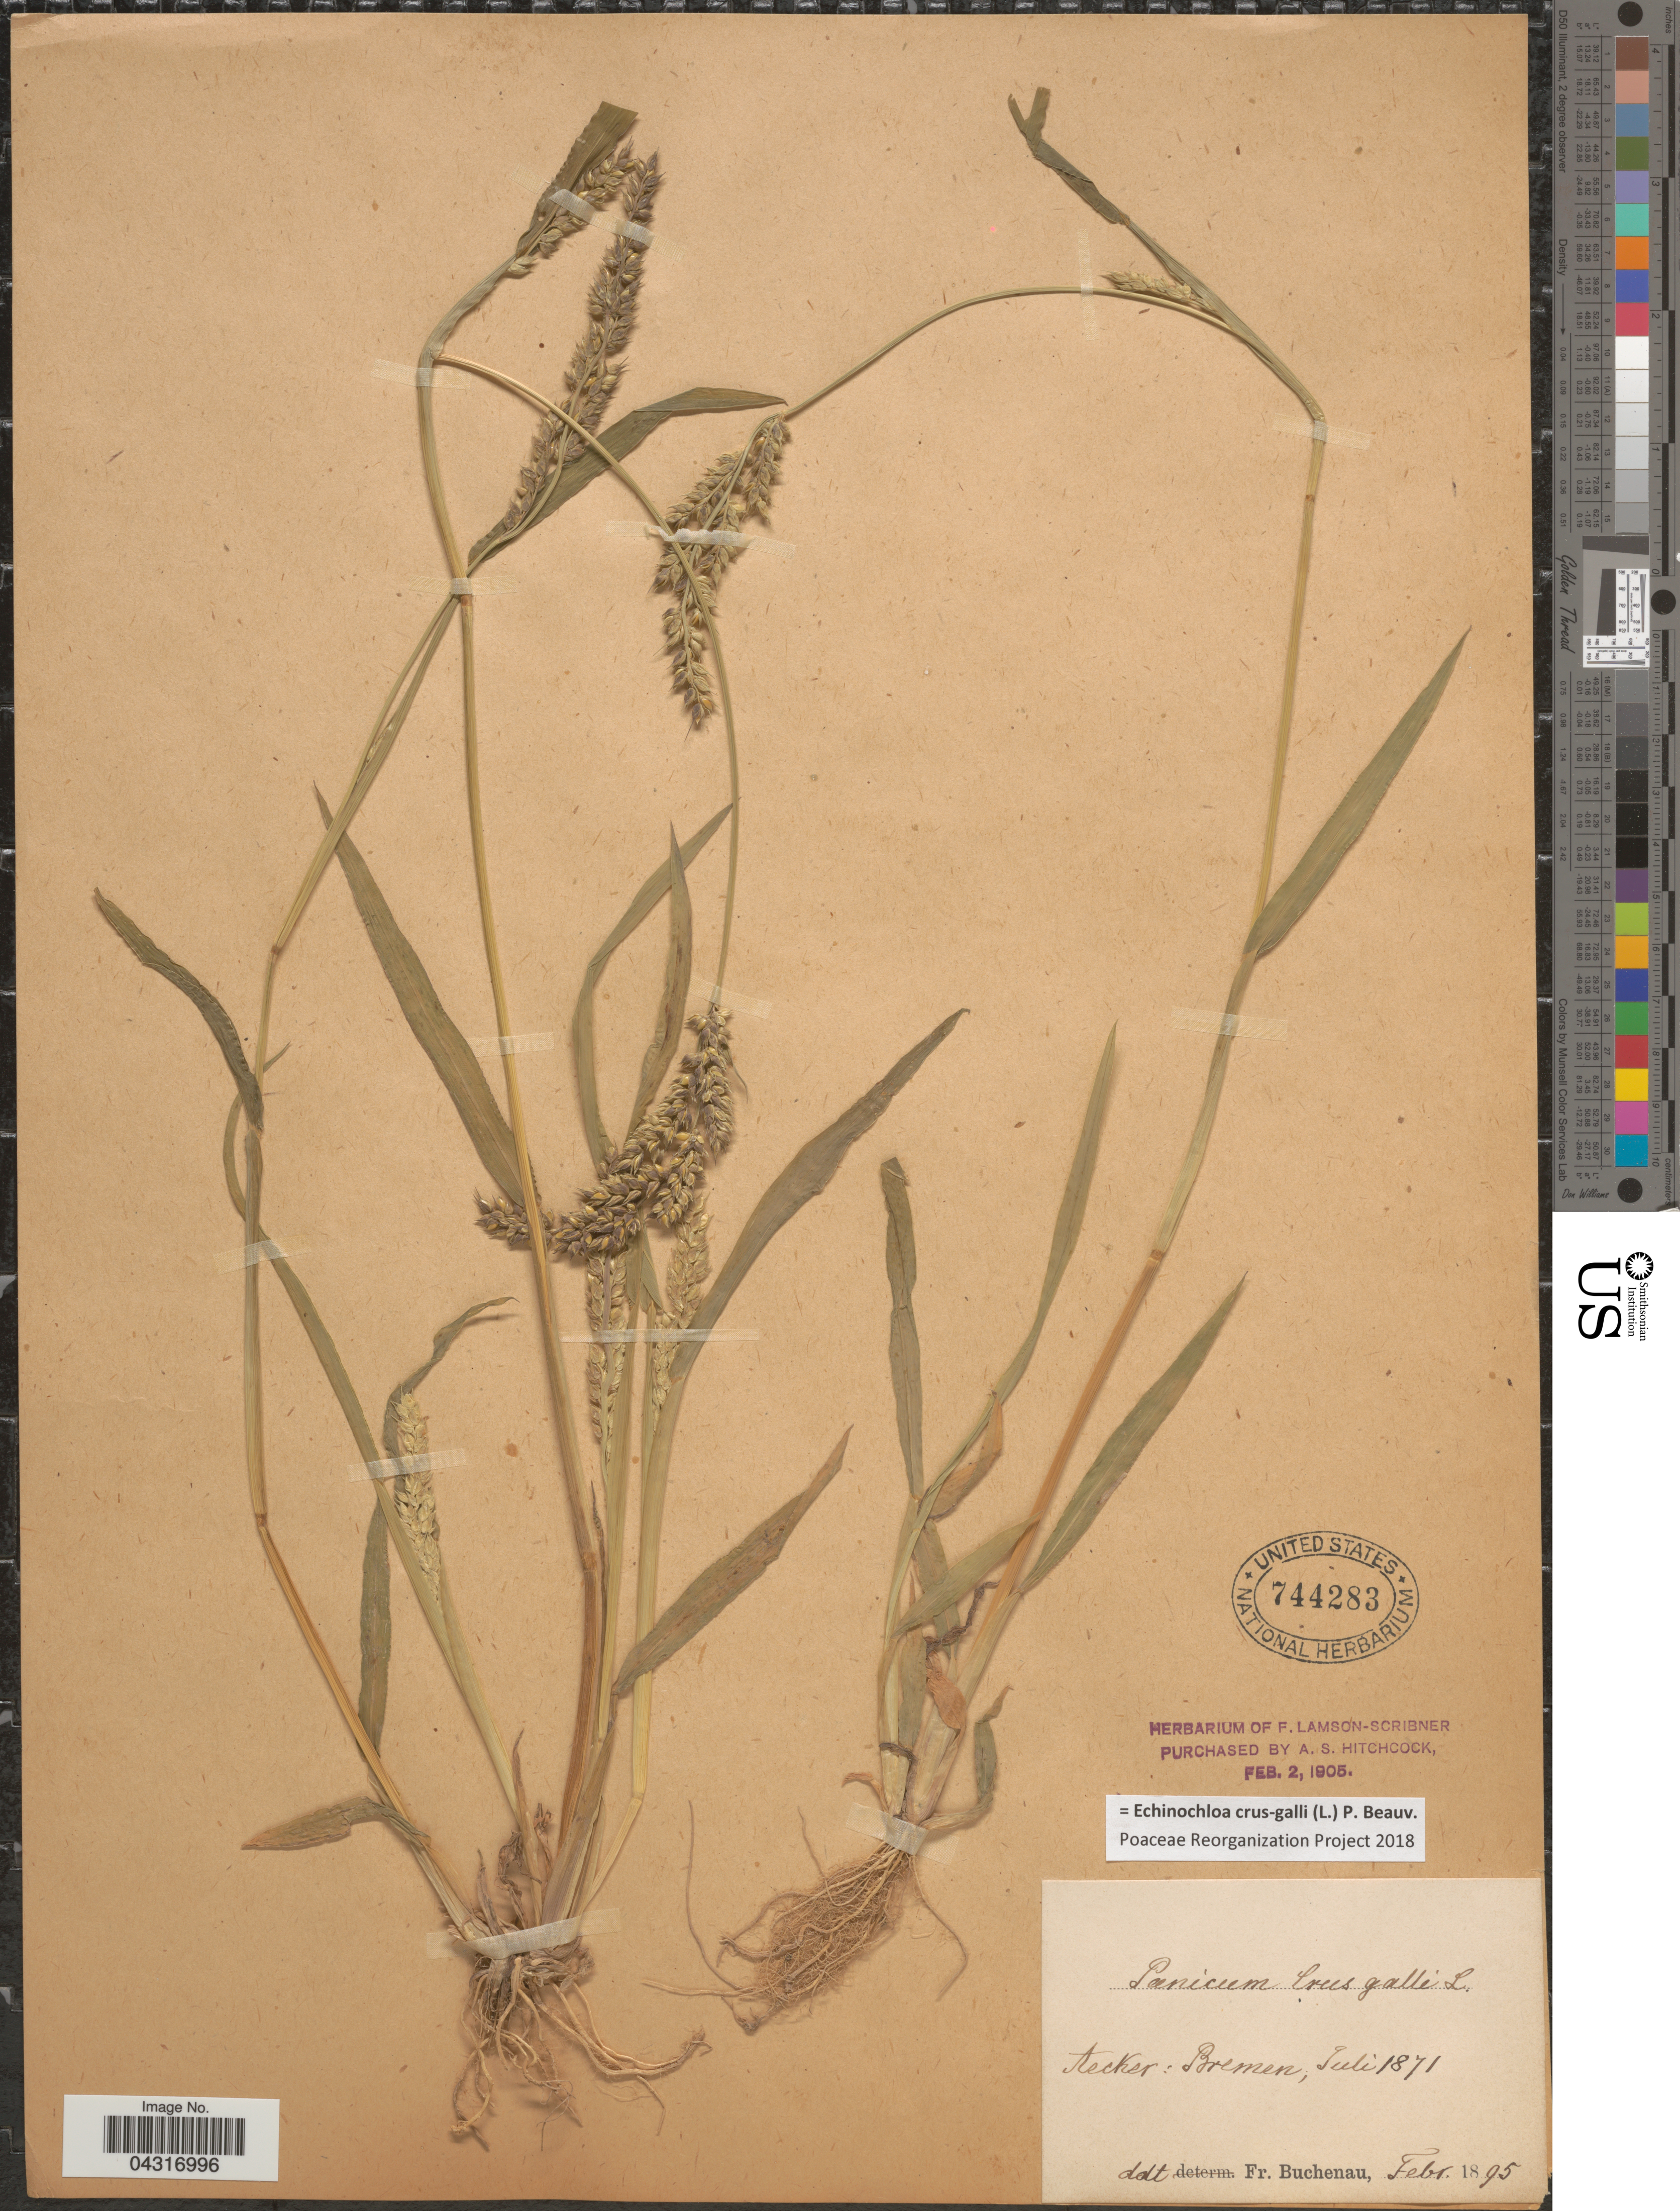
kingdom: Plantae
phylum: Tracheophyta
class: Liliopsida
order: Poales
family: Poaceae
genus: Echinochloa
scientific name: Echinochloa crus-galli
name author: (L.) P. Beauv.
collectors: Buchenau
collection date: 1871-07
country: Germany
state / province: Bremen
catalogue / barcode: US 744283